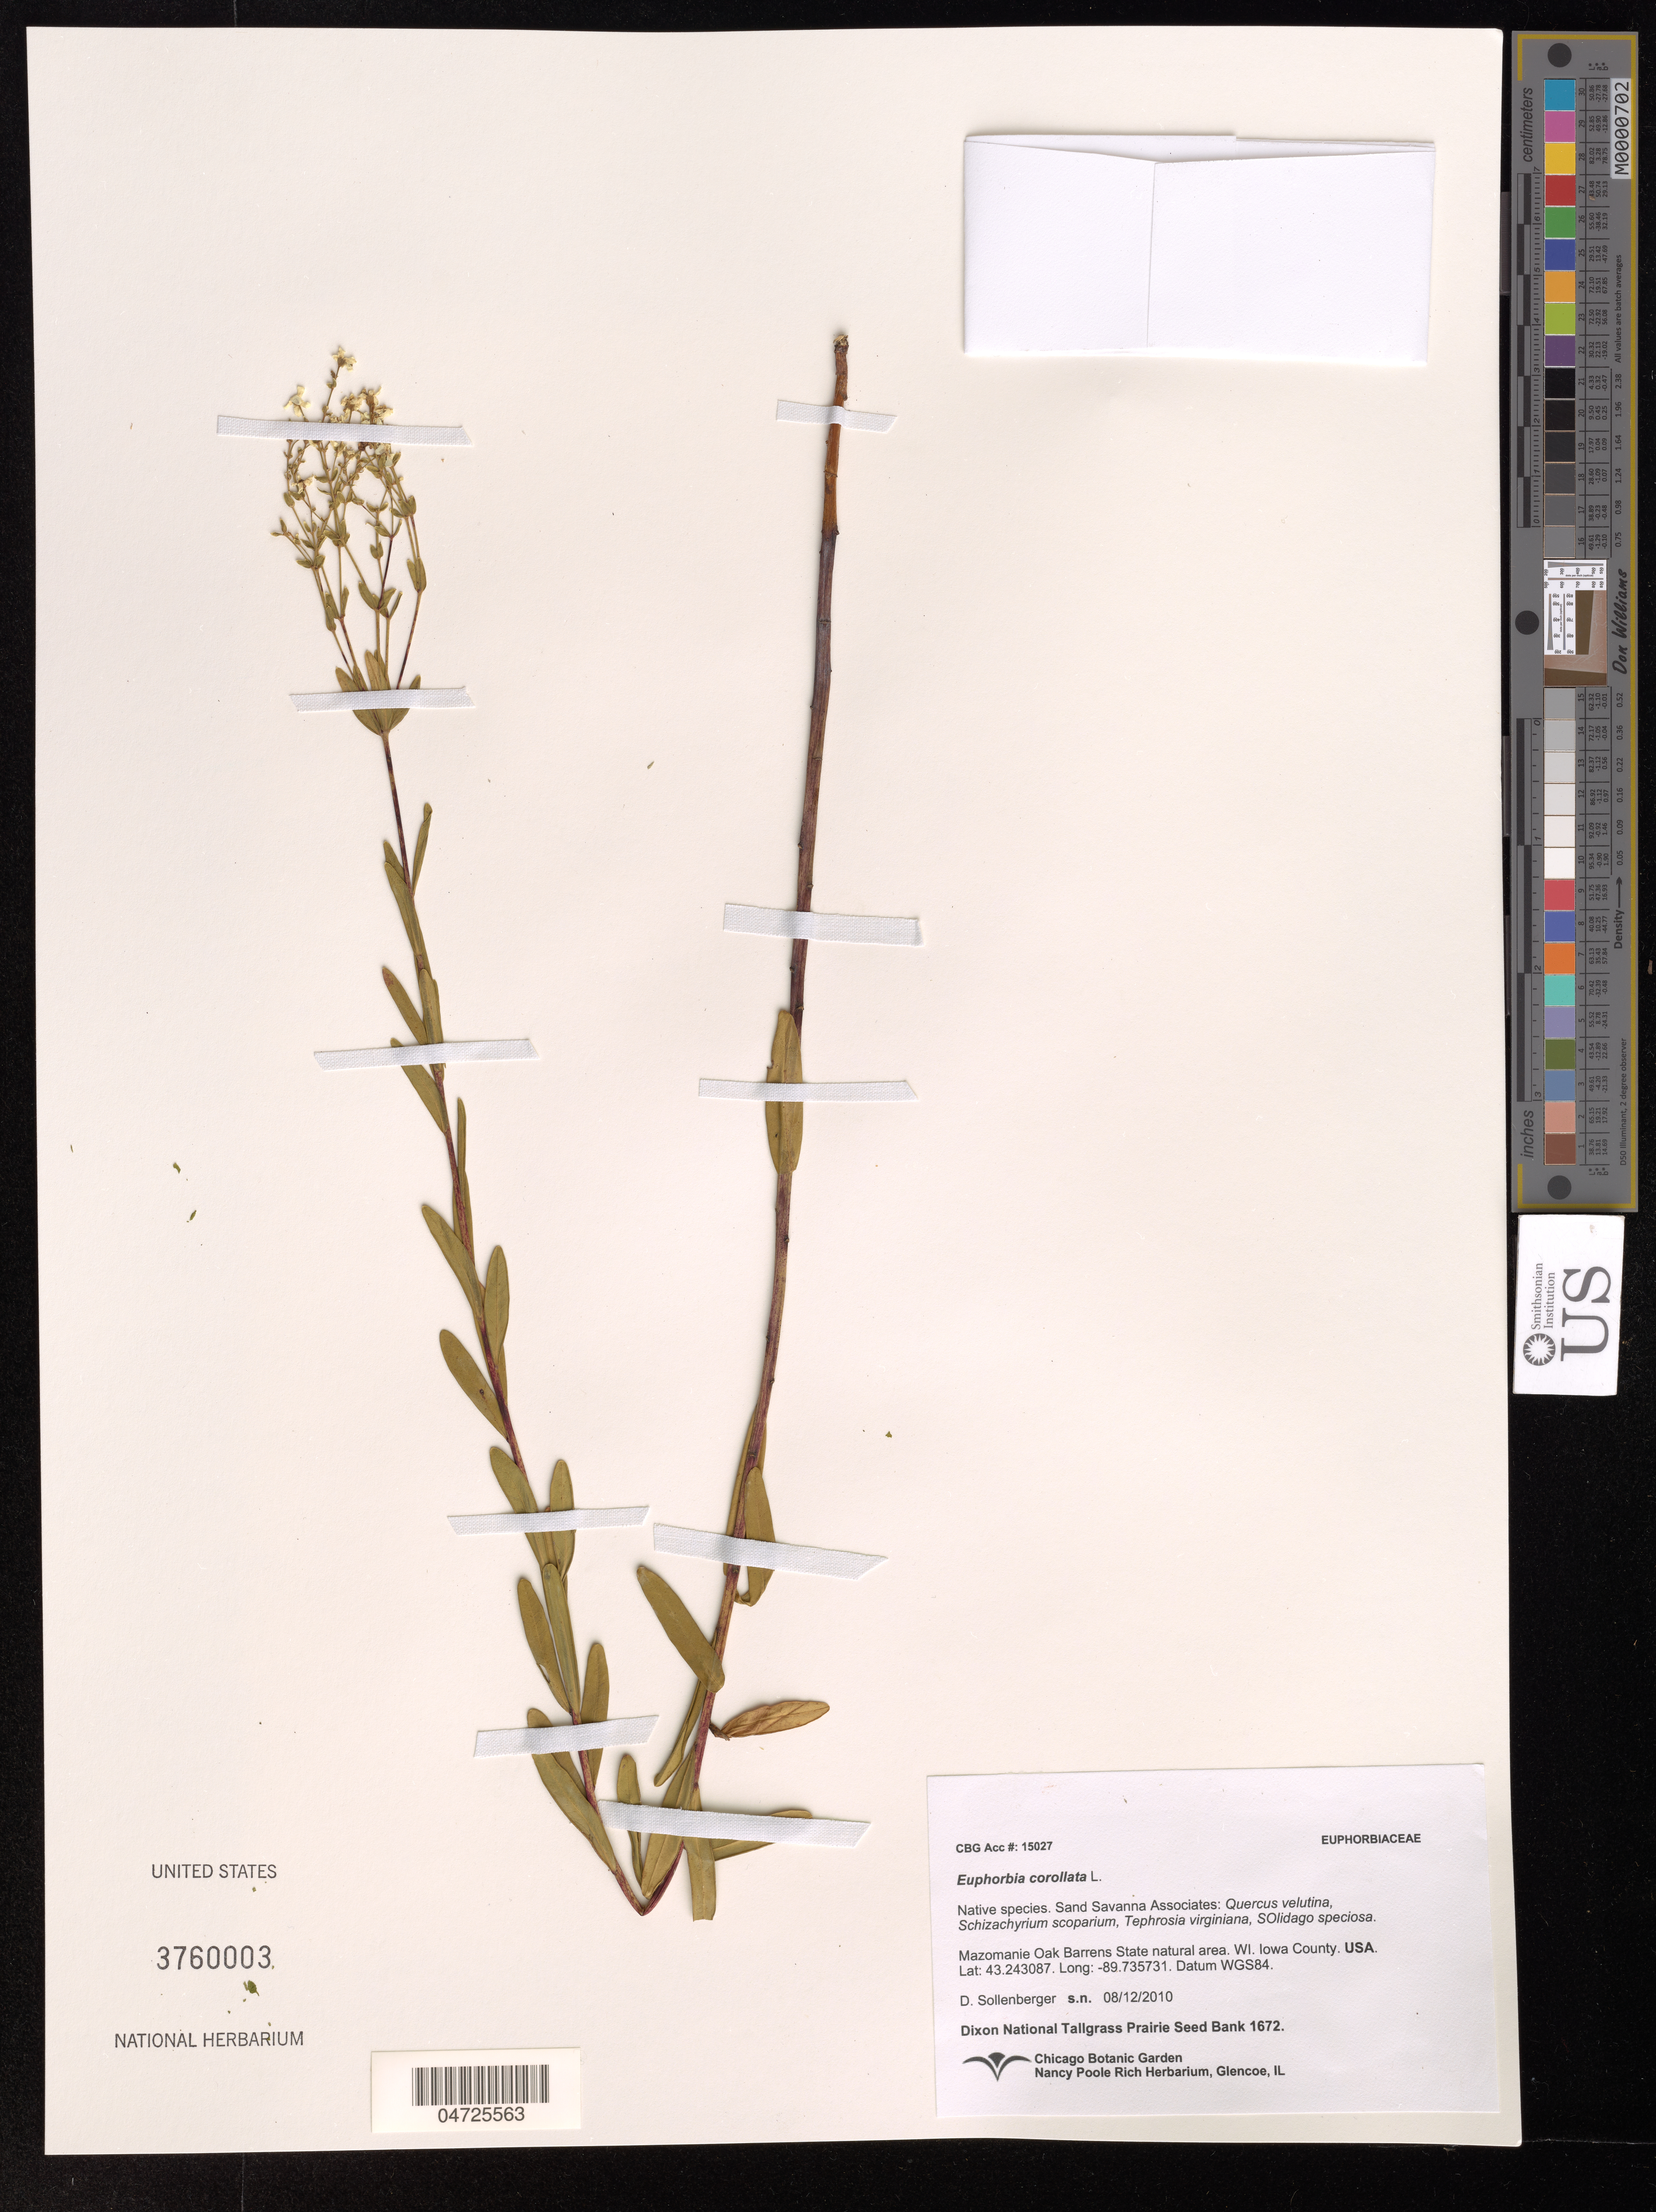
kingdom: Plantae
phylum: Tracheophyta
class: Magnoliopsida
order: Malpighiales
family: Euphorbiaceae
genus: Euphorbia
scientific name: Euphorbia corollata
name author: L.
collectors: D. Sollenberger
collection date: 2010-08-12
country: United States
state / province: Wisconsin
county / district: Iowa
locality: Mazomanie Oak Barrens State natural area. Iowa County. Datum WGS84.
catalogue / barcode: US 3760003